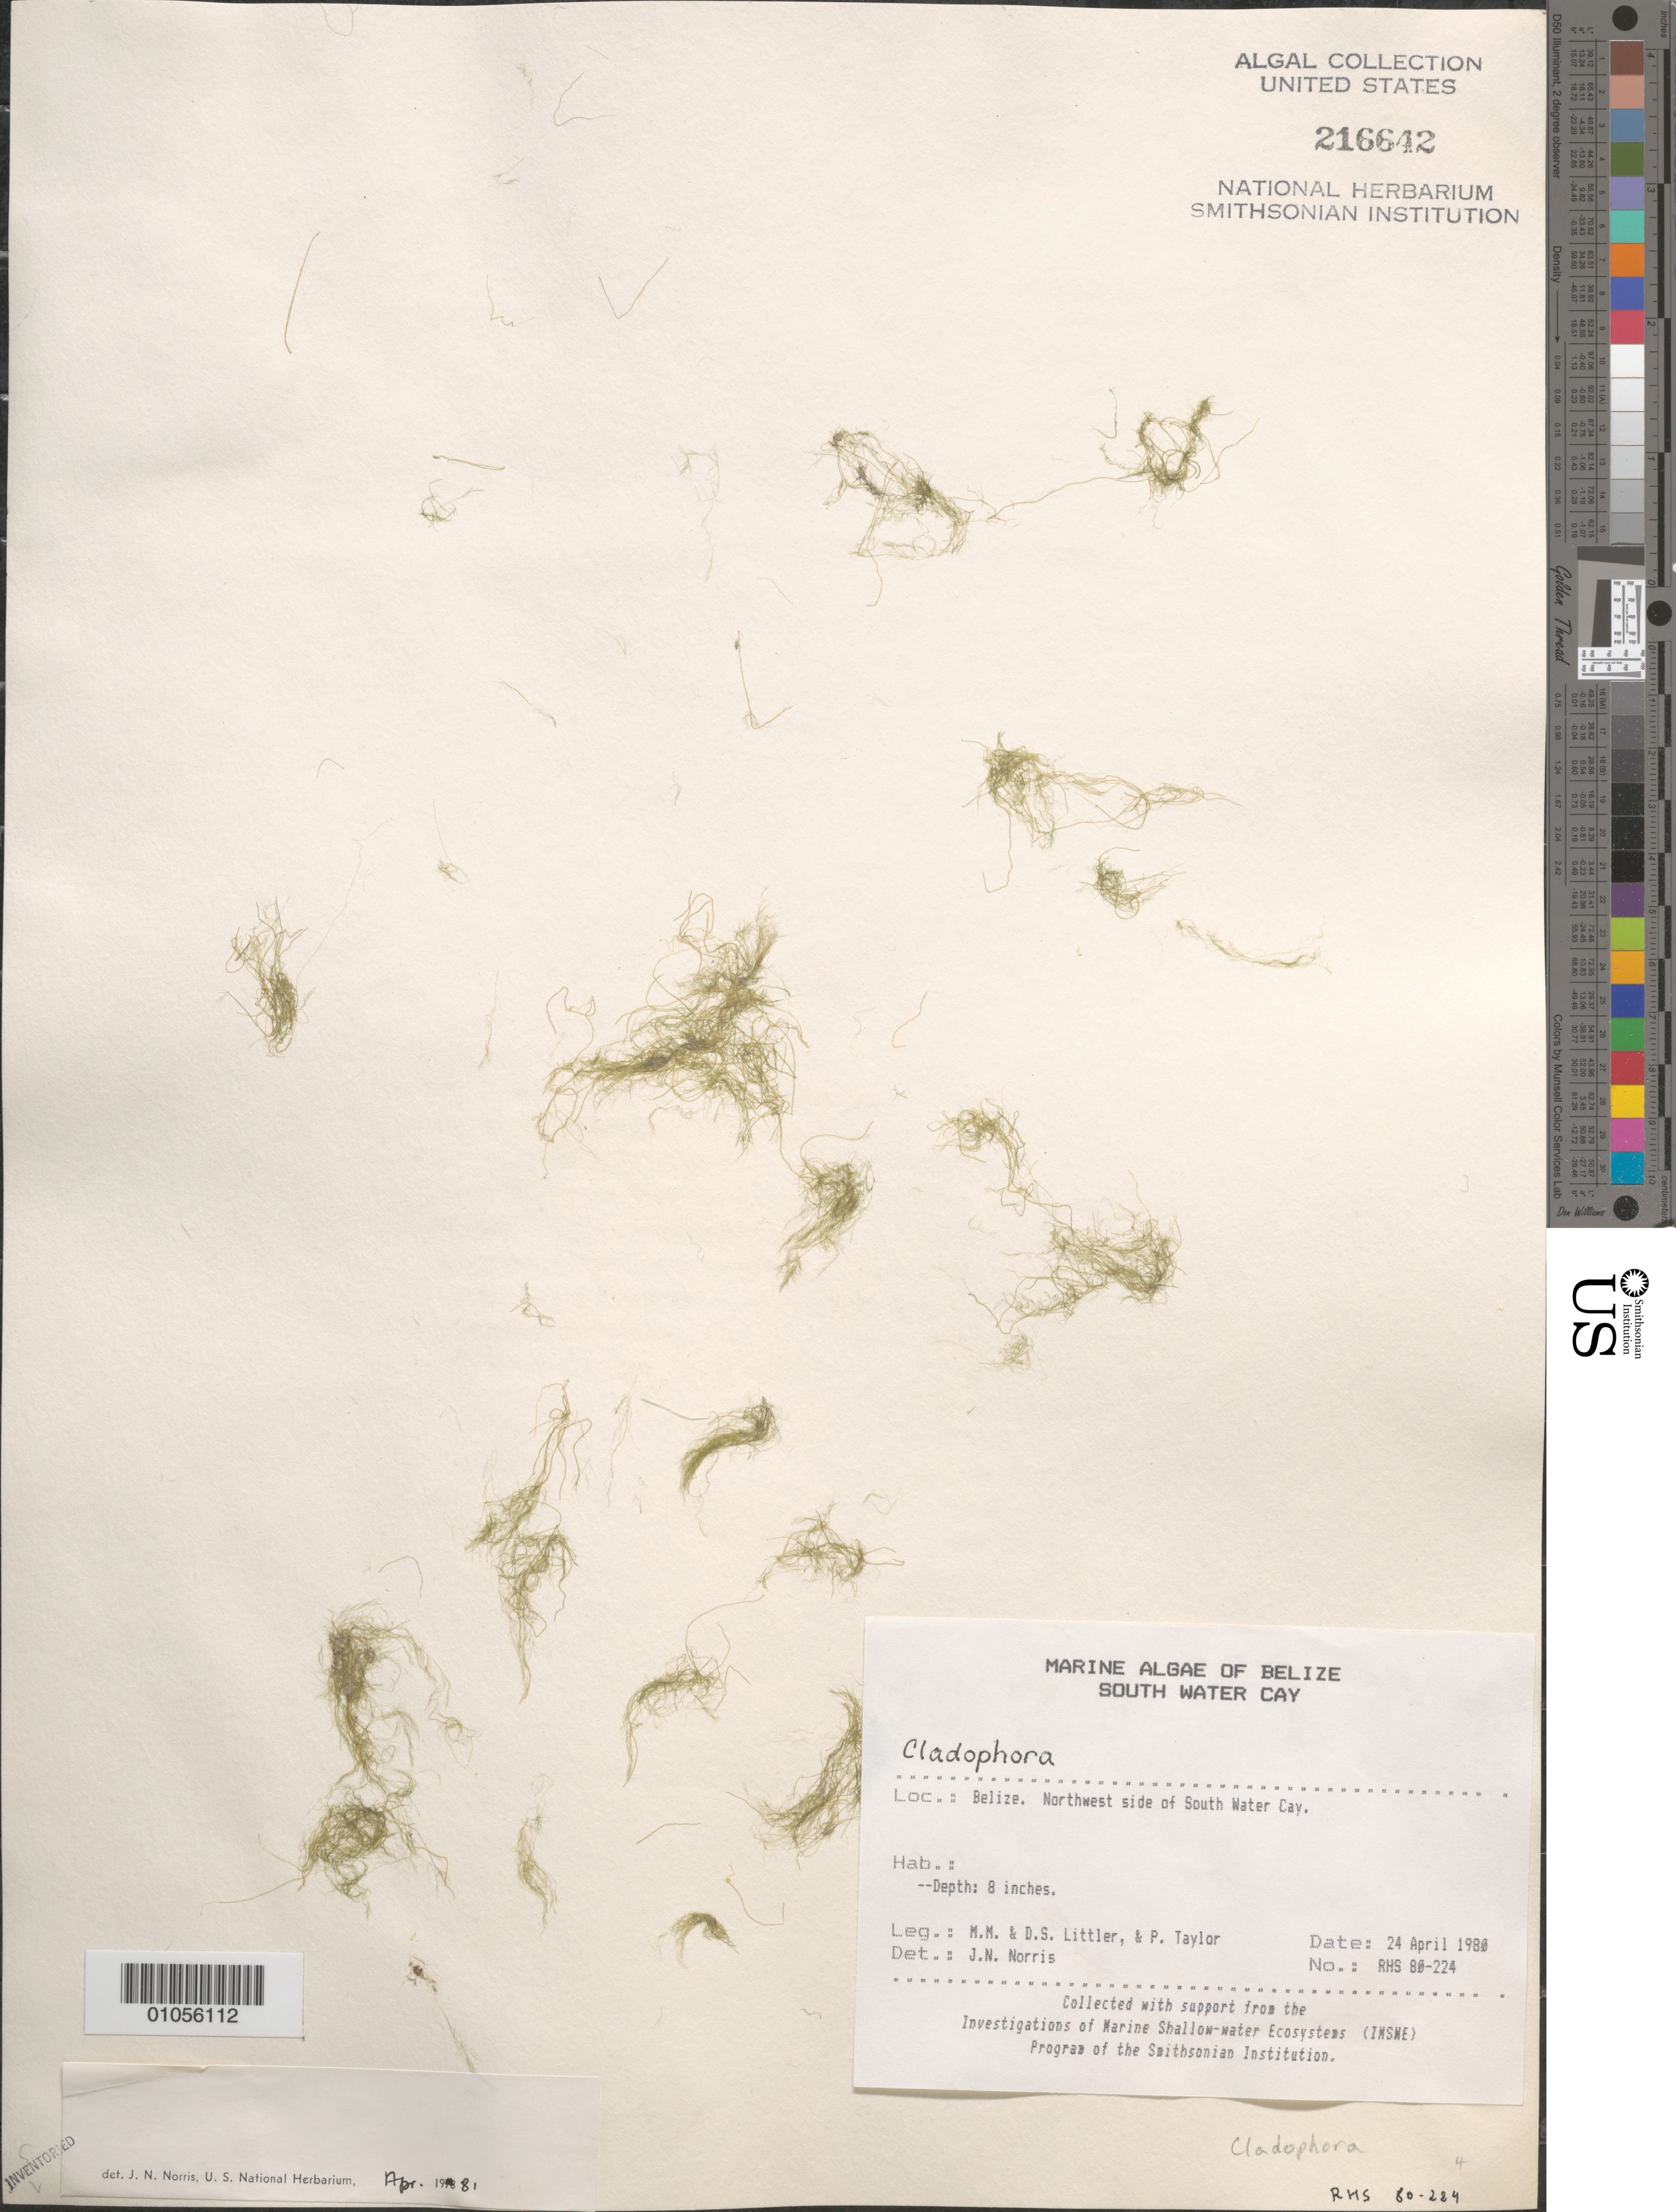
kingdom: Plantae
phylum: Chlorophyta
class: Ulvophyceae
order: Cladophorales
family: Cladophoraceae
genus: Cladophora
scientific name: Cladophora sp.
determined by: Norris, James N.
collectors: M. M. Littler, D. S. Littler & P. R. Taylor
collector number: RHS 80-224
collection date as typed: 24 Apr 1980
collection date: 1980-04-24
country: Belize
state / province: Stann Creek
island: South Water Cay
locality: Northwest side of South Water Cay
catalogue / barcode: US 216642